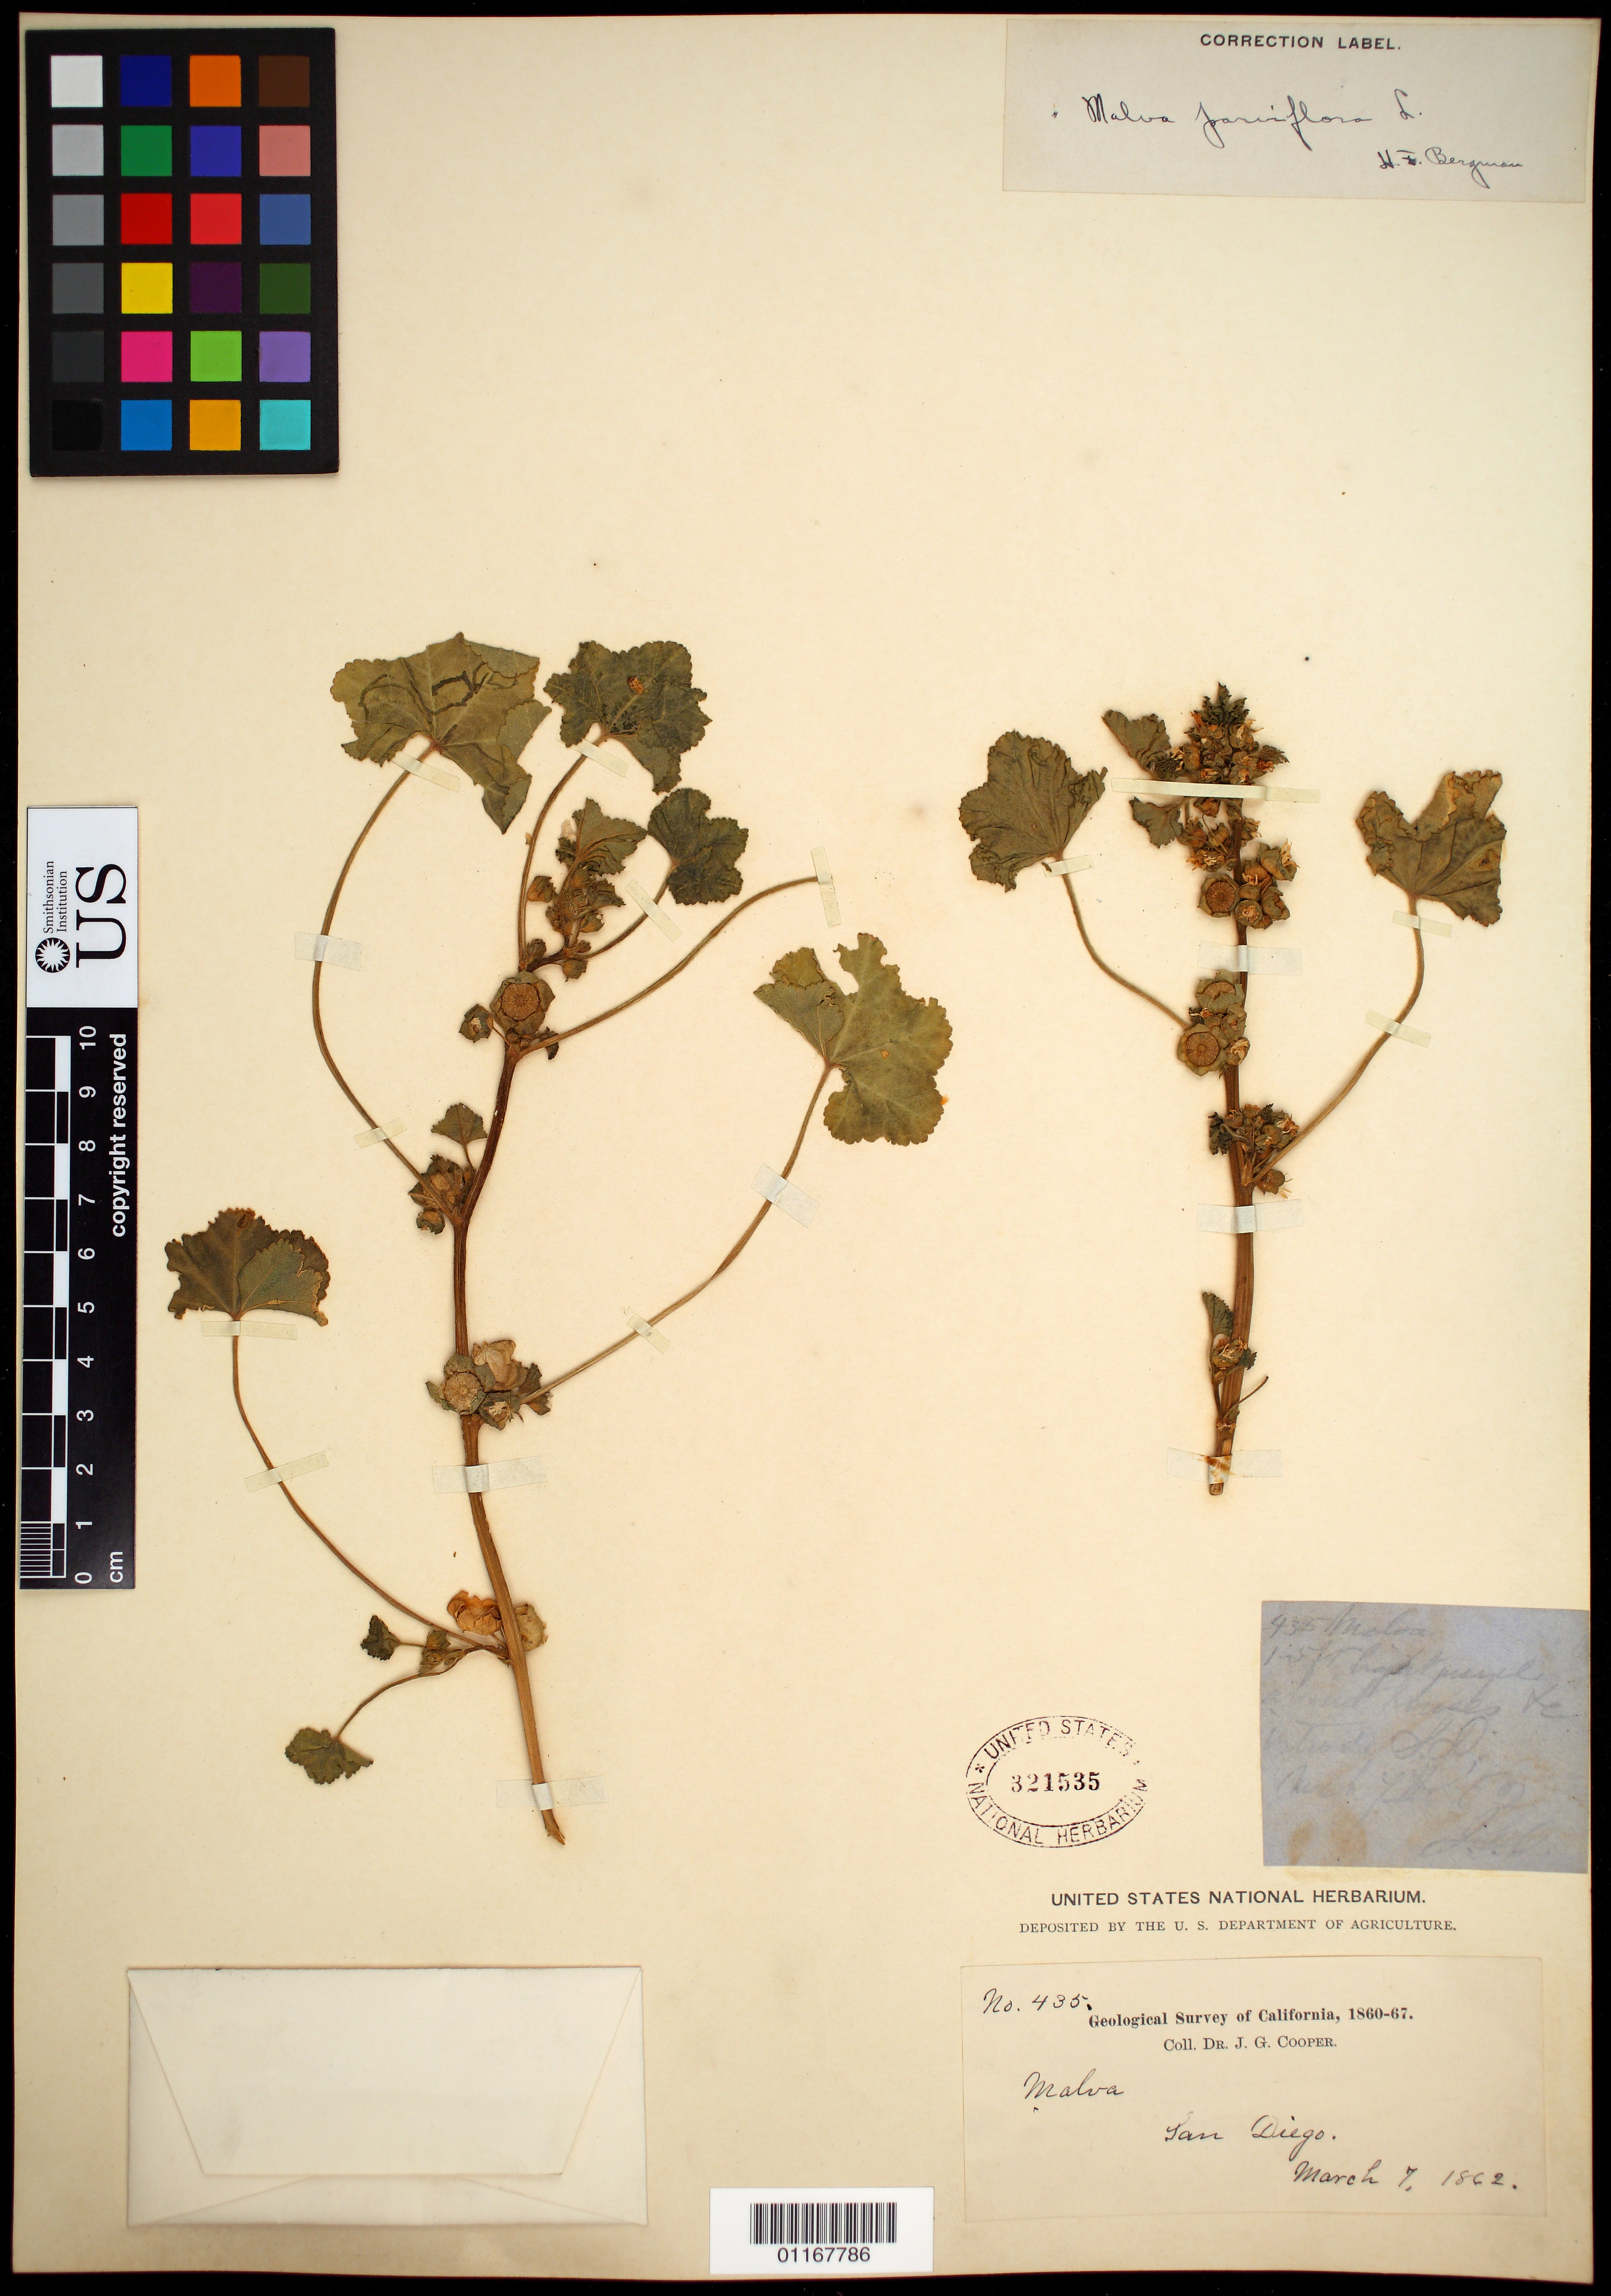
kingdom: Plantae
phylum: Tracheophyta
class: Magnoliopsida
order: Malvales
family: Malvaceae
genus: Malva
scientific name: Malva parviflora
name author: L.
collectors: J. G. Cooper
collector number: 435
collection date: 1862-03-07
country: United States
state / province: California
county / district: San Diego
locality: San Diego.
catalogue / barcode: US 321535